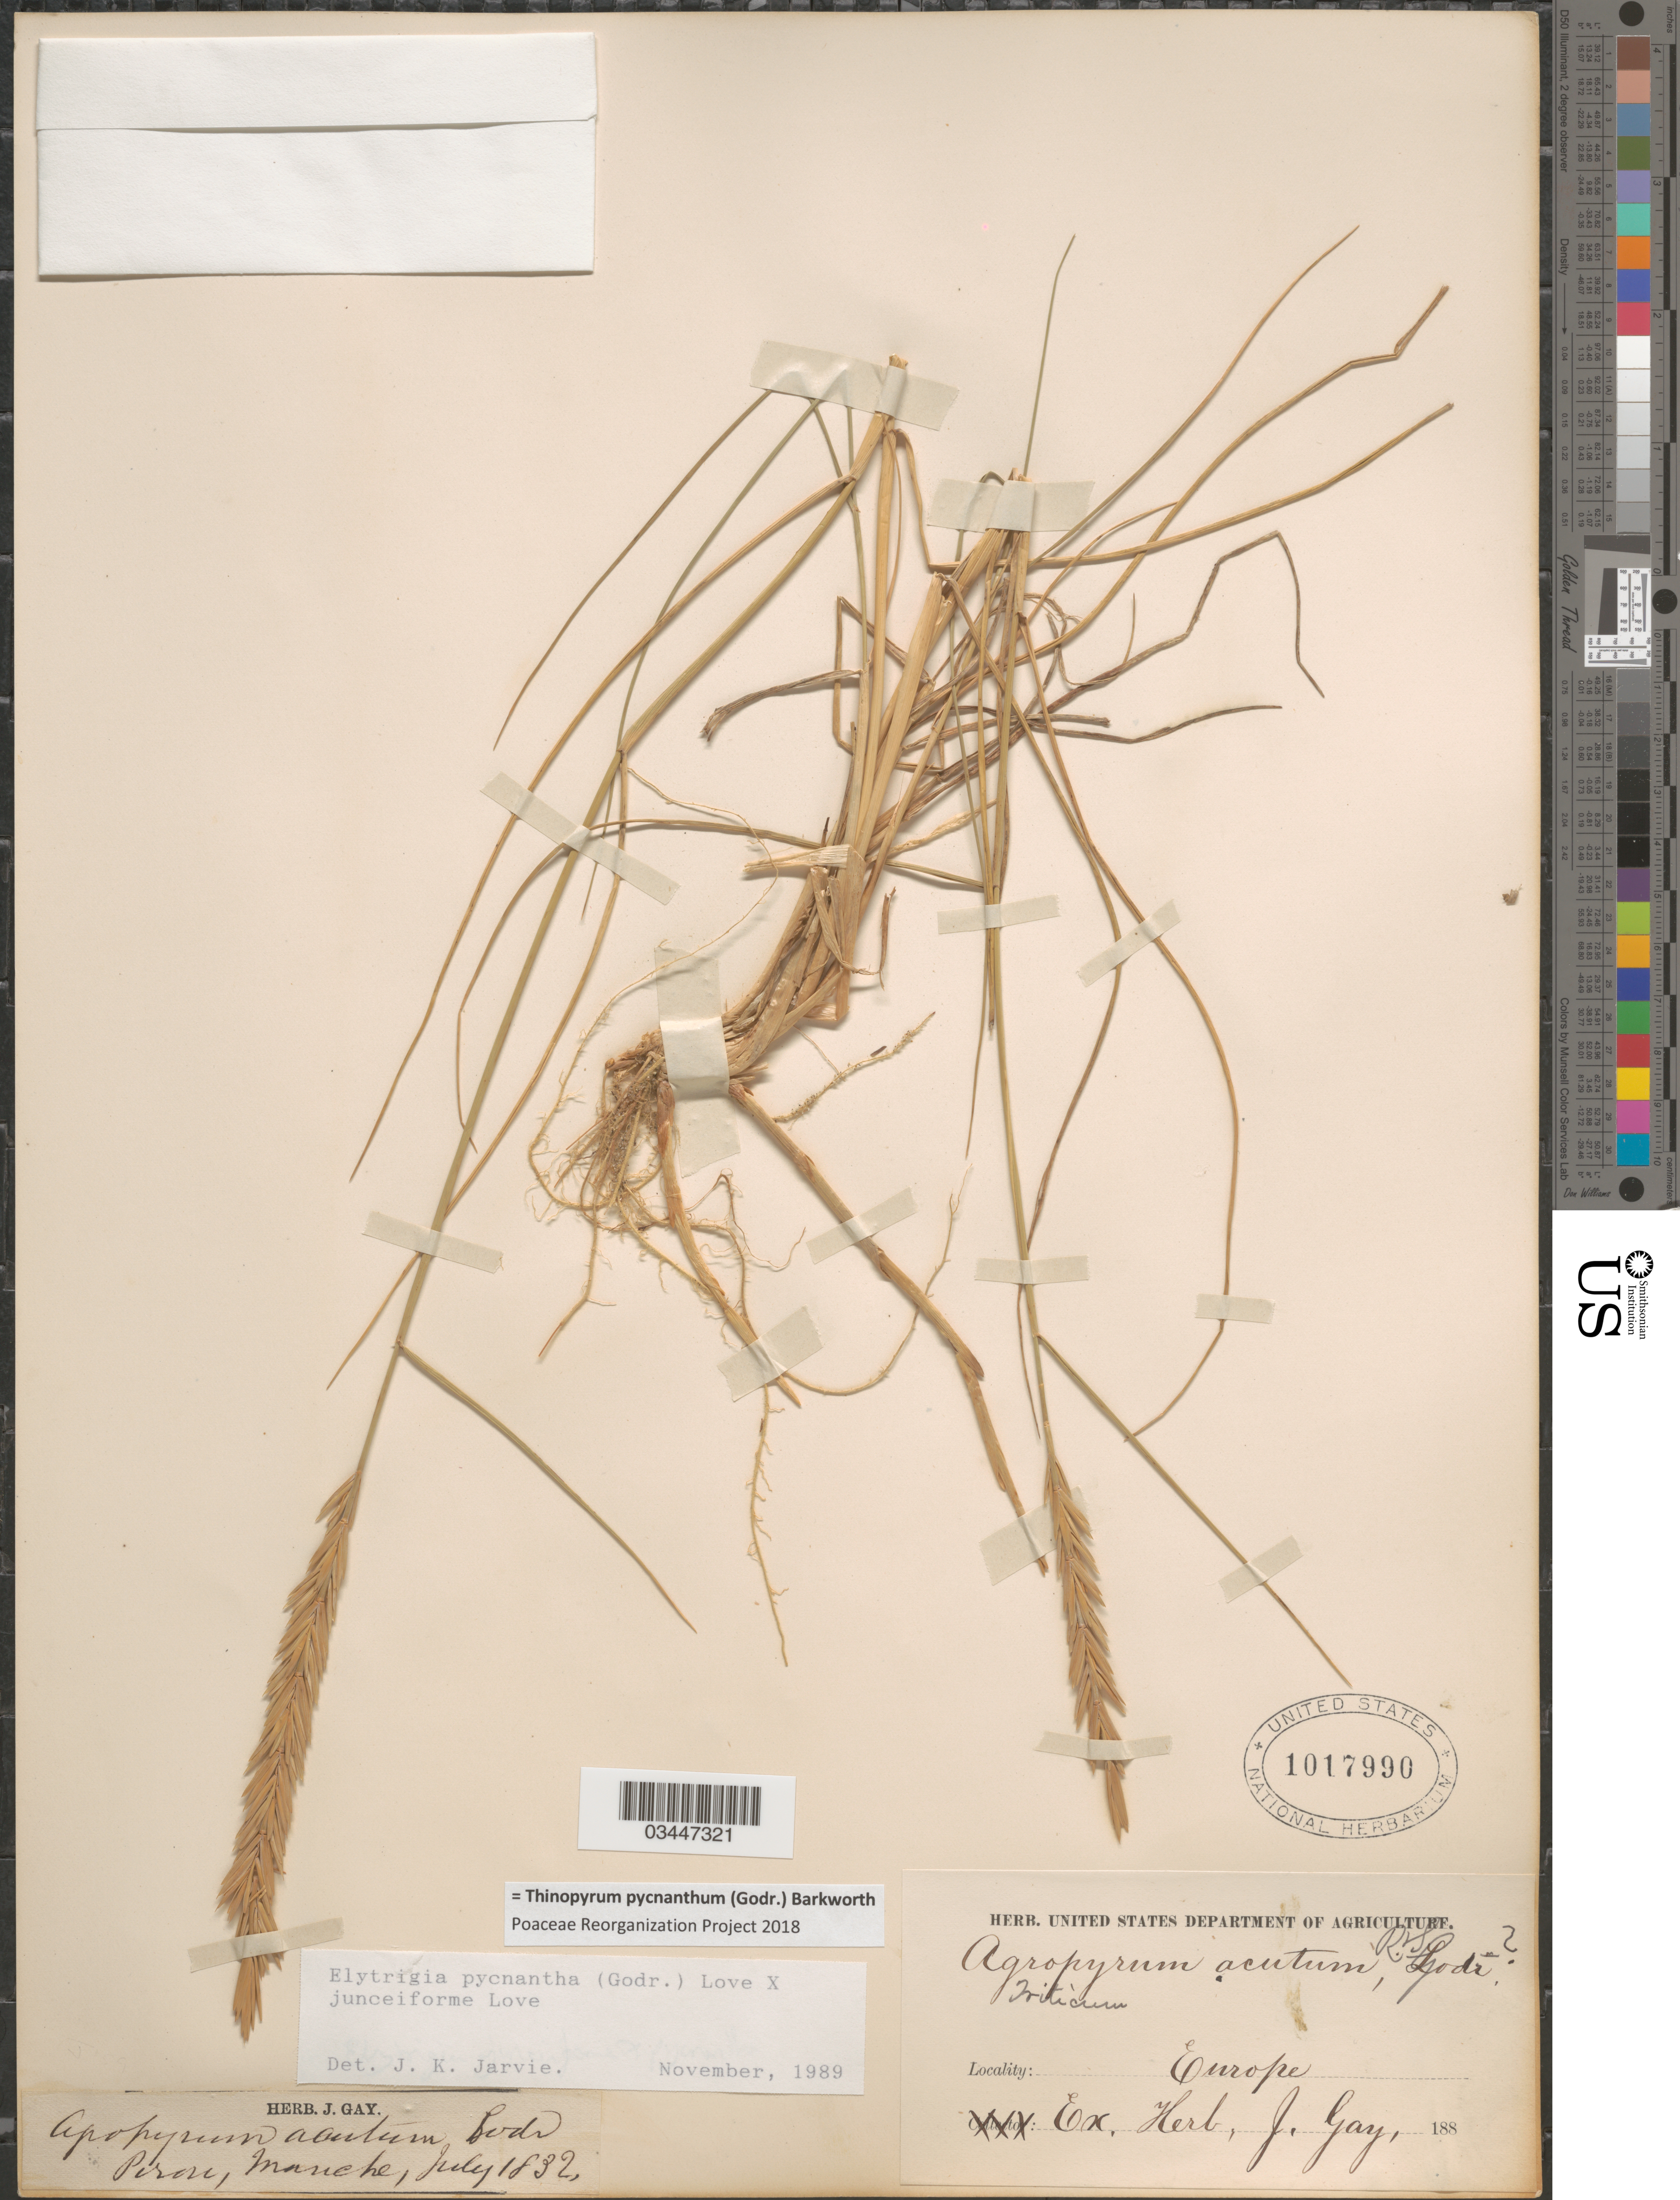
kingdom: Plantae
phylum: Tracheophyta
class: Liliopsida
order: Poales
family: Poaceae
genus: Thinopyrum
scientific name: Thinopyrum pycnanthum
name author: (Godr.) Barkworth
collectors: ex herb. J. Gay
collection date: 1832-07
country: France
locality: Perou, Manche. Europe.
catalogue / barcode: US 1017990